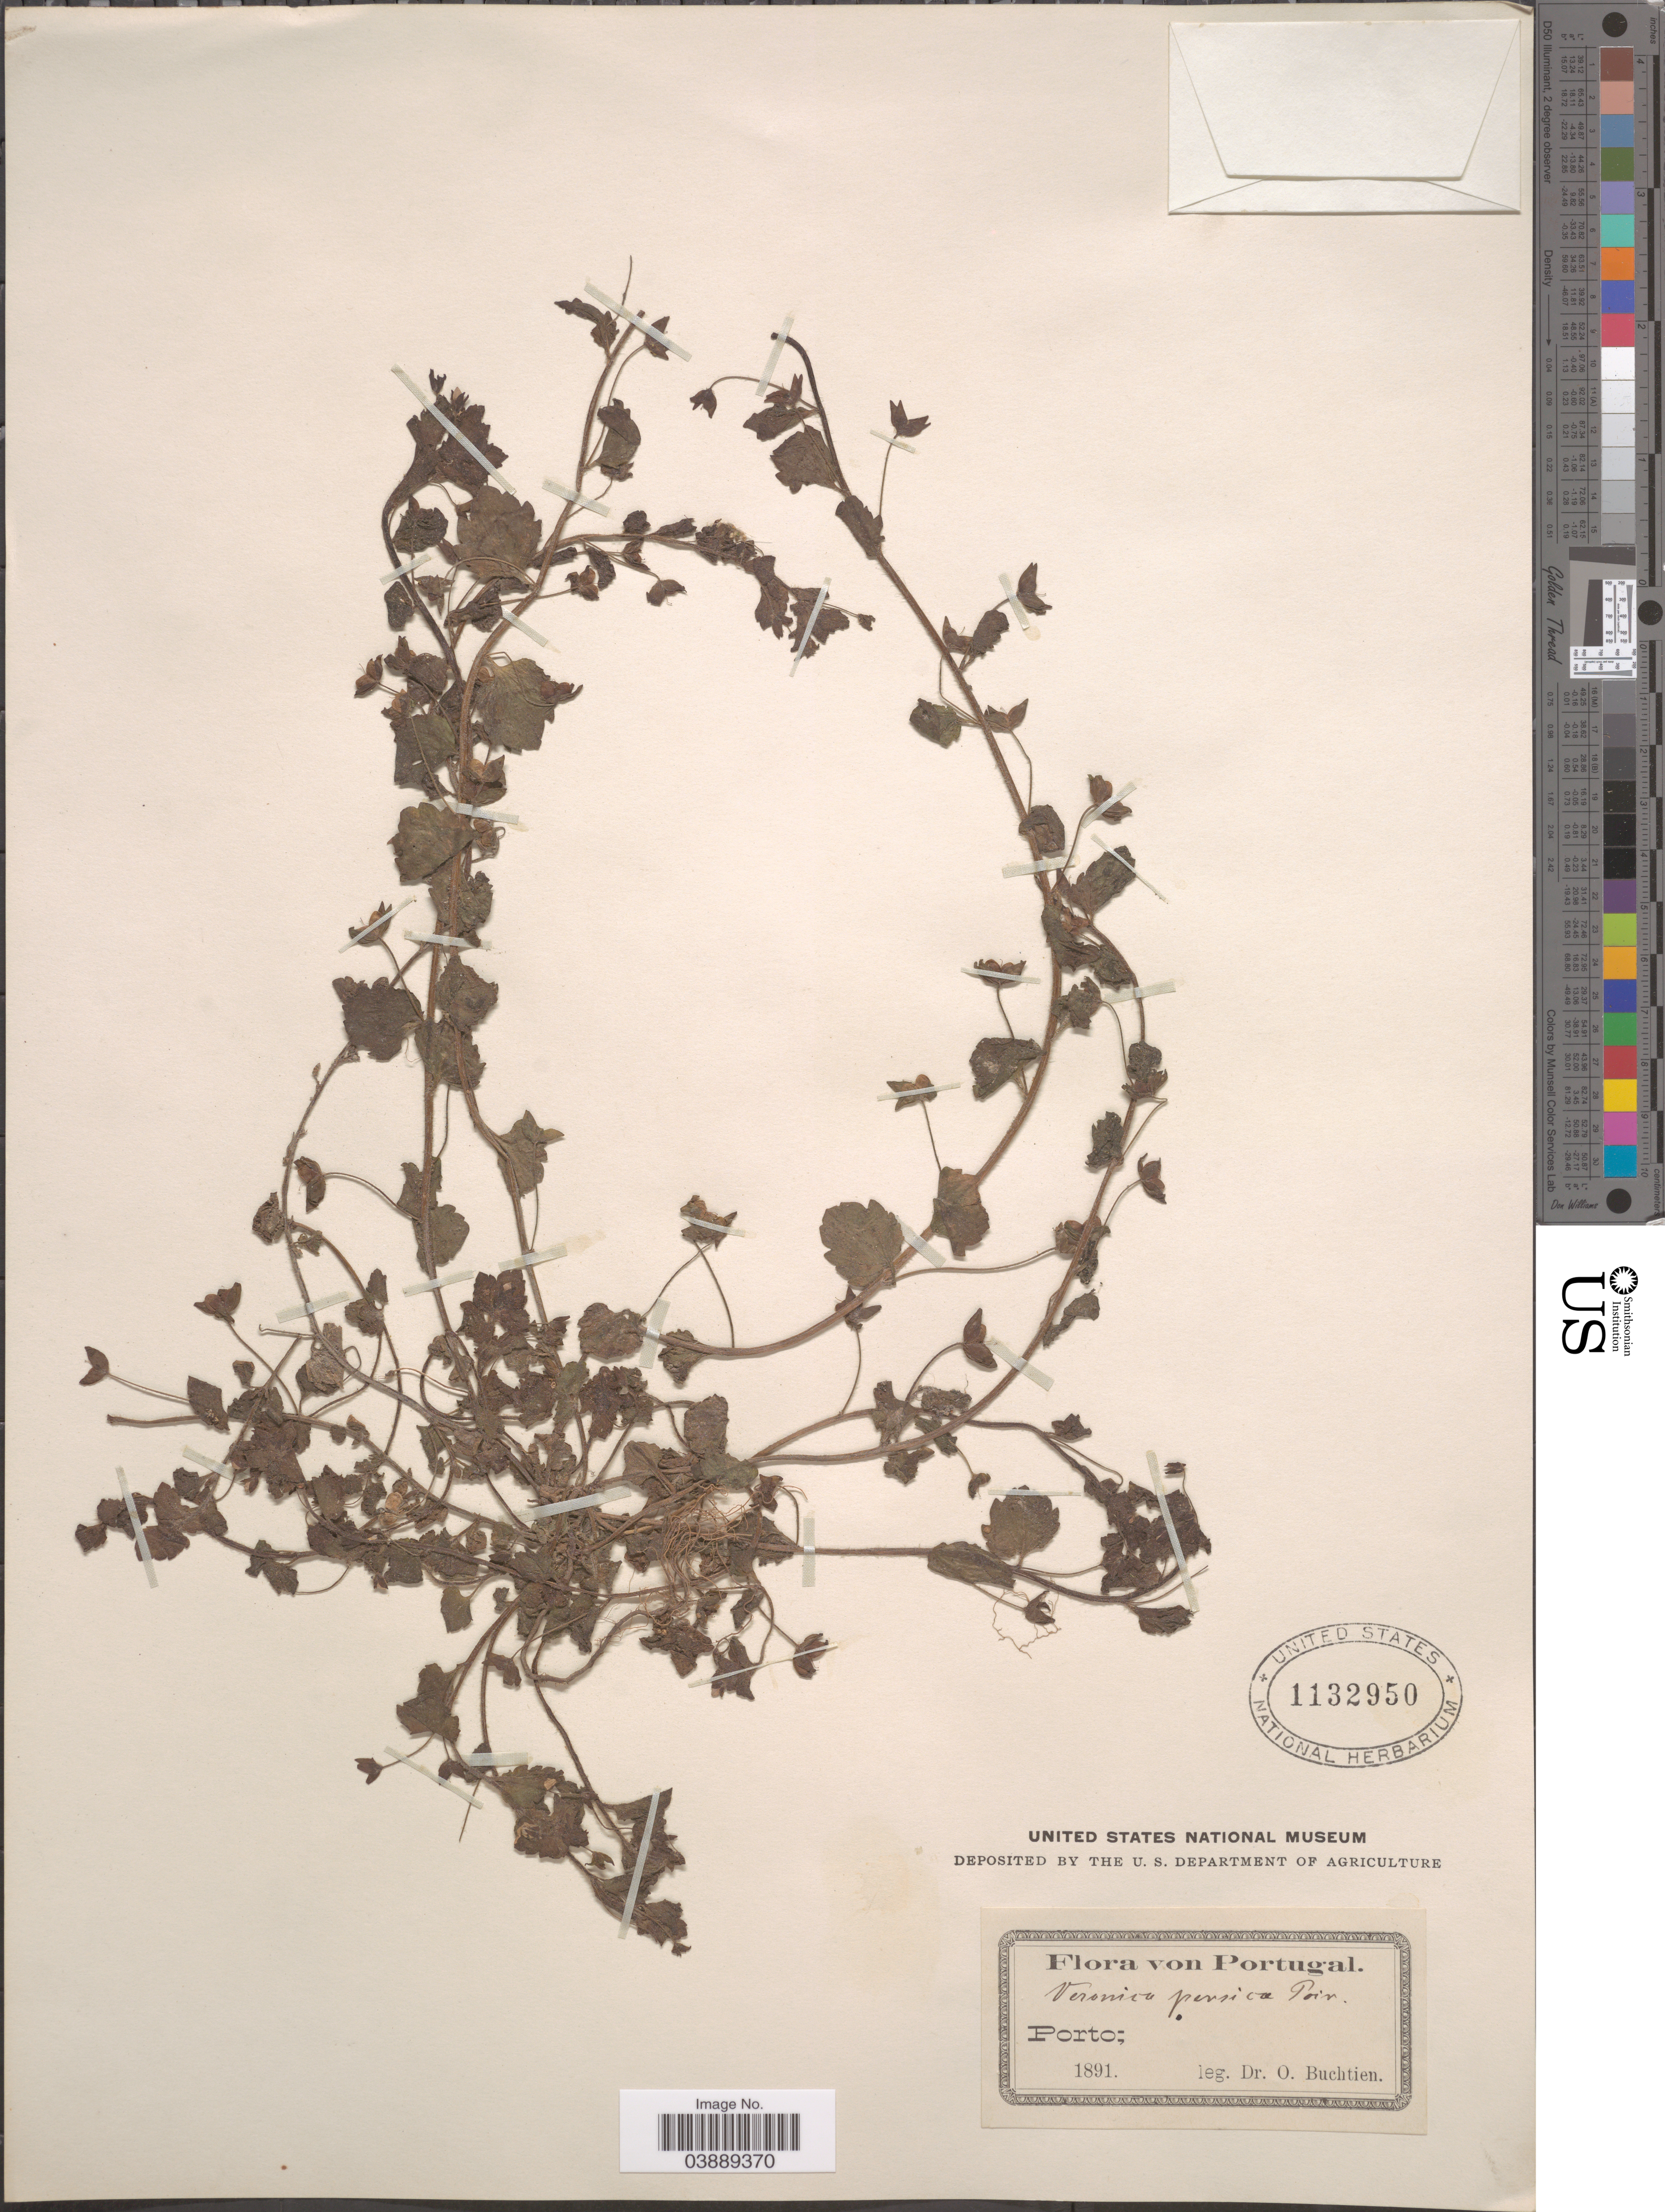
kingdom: Plantae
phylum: Tracheophyta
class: Magnoliopsida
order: Lamiales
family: Plantaginaceae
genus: Veronica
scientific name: Veronica persica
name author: Poir.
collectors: O. Buchtien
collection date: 1891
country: Portugal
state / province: Porto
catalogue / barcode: US 1132950